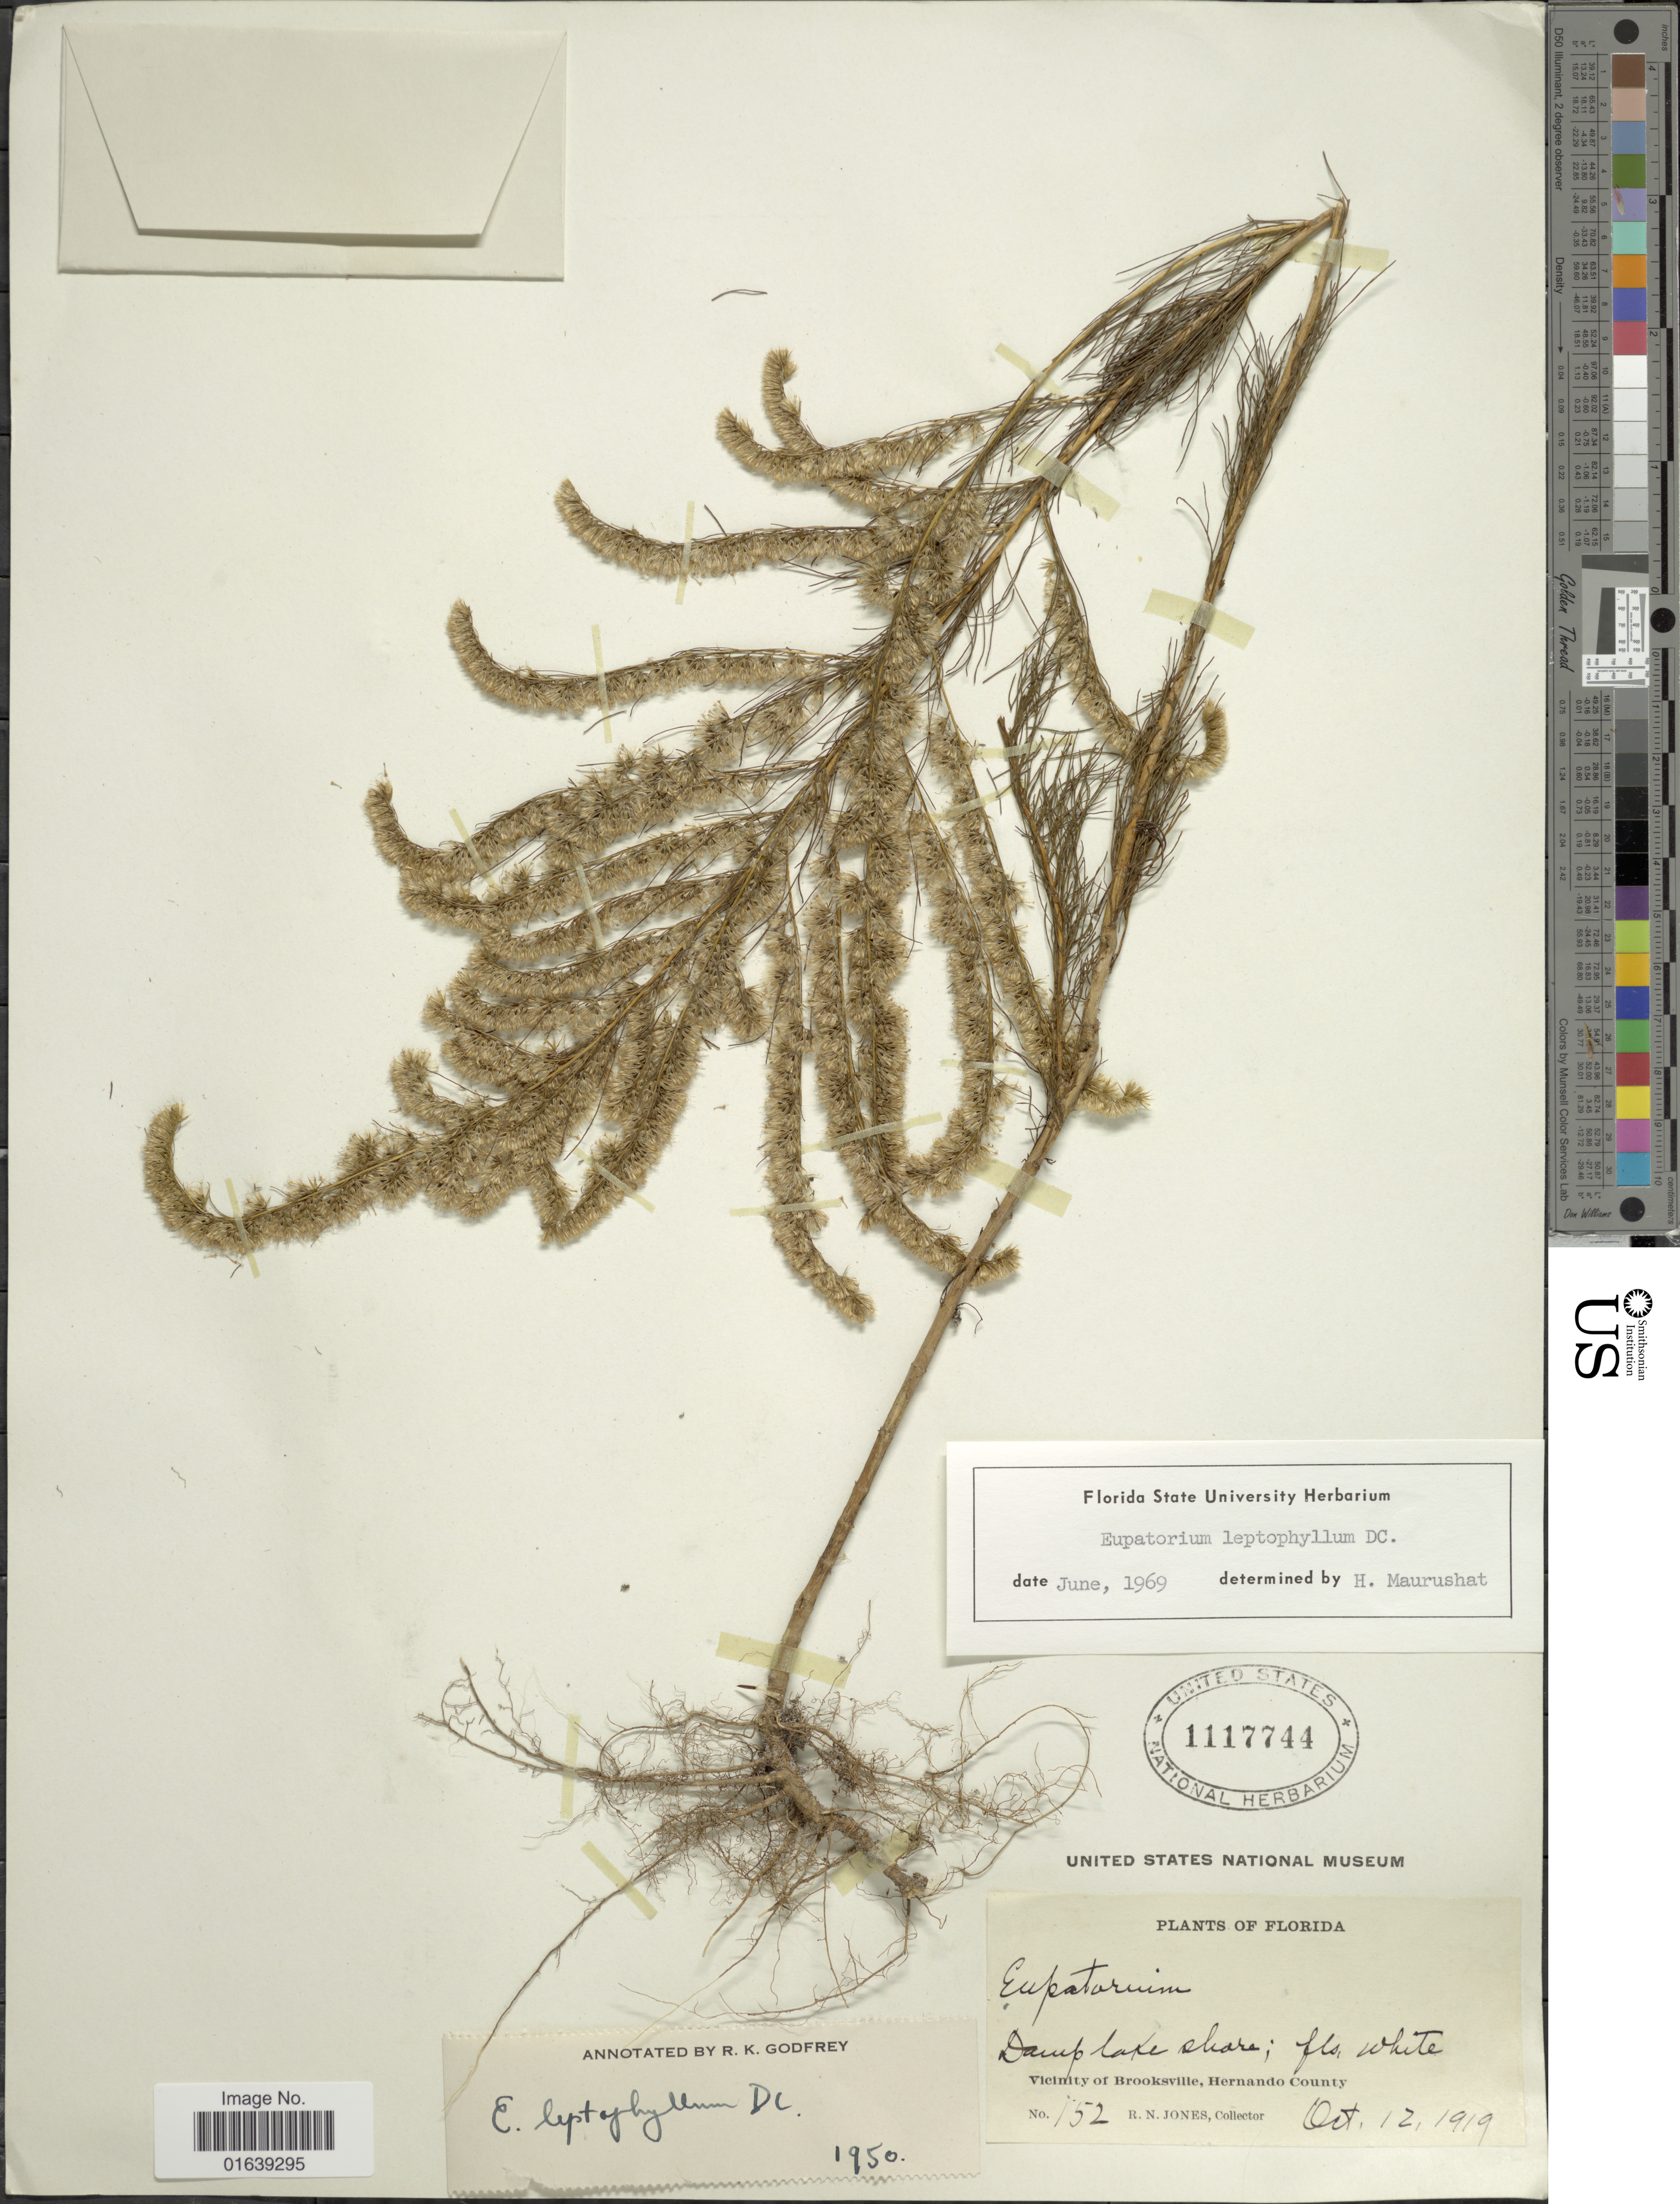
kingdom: Plantae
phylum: Tracheophyta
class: Magnoliopsida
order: Asterales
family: Asteraceae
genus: Eupatorium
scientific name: Eupatorium leptophyllum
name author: DC.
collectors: R. N. Jones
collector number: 152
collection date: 1919-10-12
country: United States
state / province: Florida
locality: Florida. Damp lake shore; fls, white. Vicinity of Brooksville, Hernando County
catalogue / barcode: US 1117744